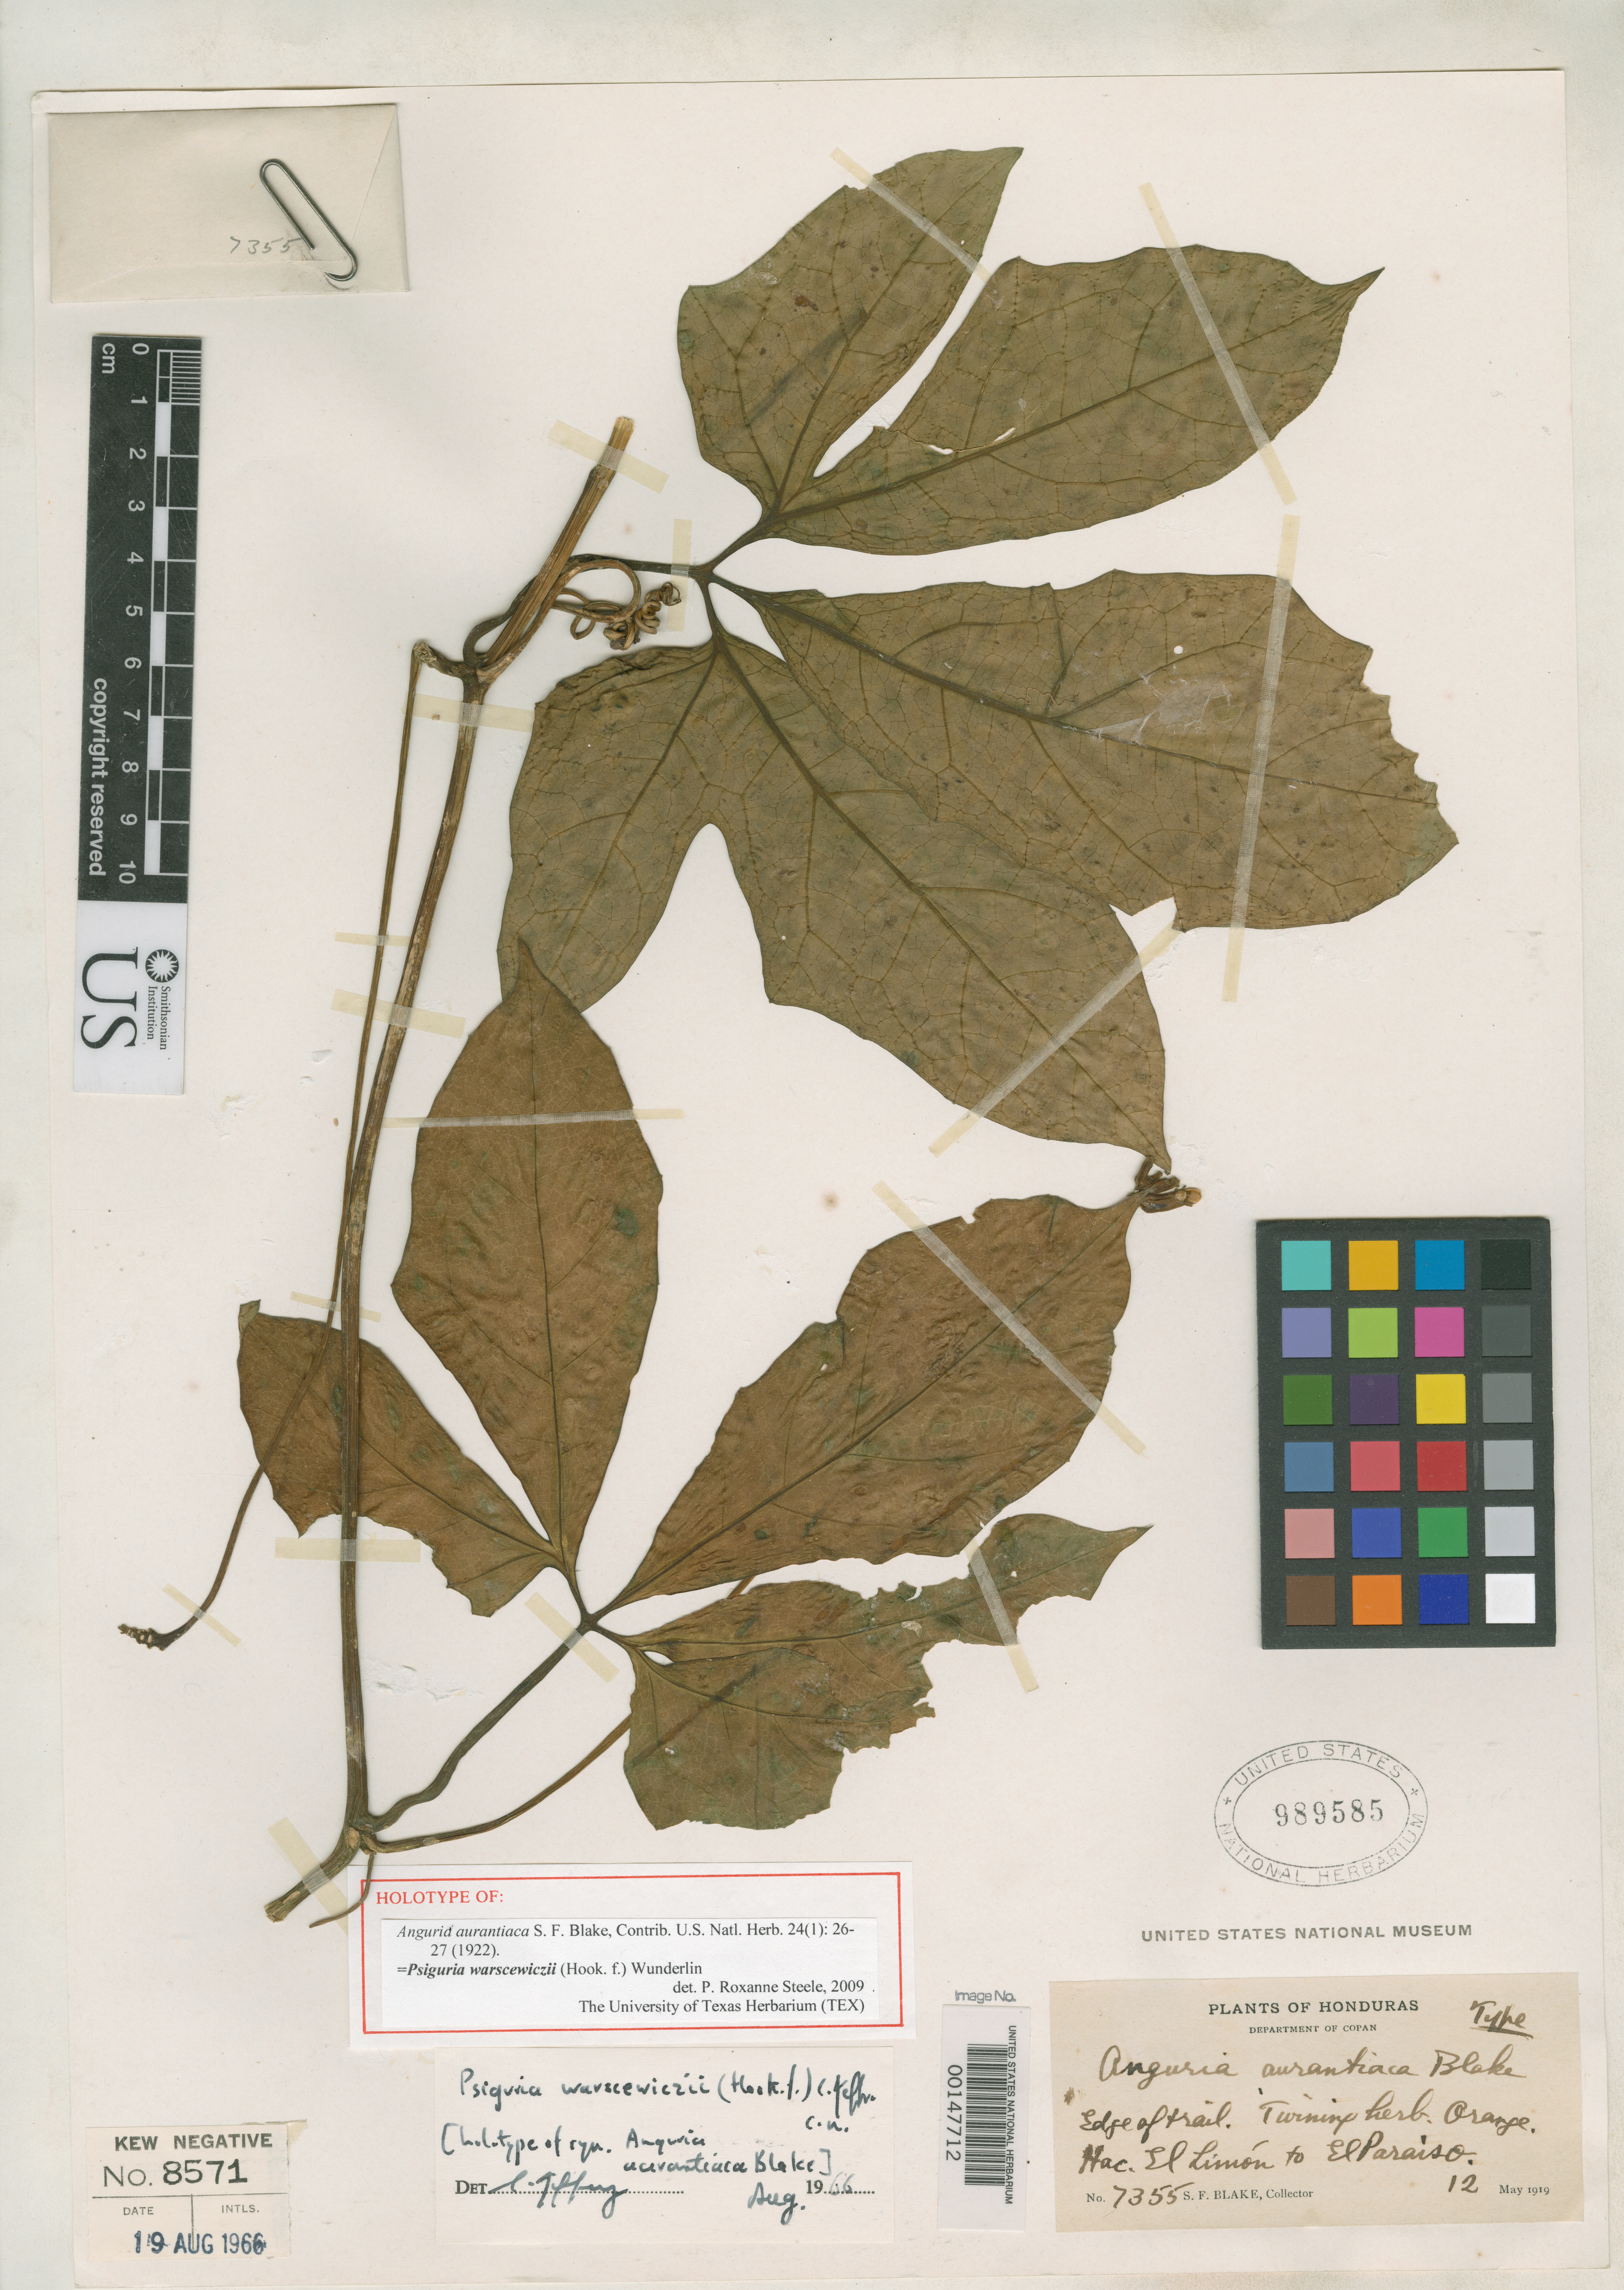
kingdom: Plantae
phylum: Tracheophyta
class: Magnoliopsida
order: Cucurbitales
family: Cucurbitaceae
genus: Anguria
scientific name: Anguria aurantiaca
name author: S.F. Blake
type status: Holotype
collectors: S. Blake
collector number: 7355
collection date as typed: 12 May 1919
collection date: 1919-05-12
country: Honduras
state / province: Copán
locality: Between Hacienda El Limon and El Paraiso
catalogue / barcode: US 989585